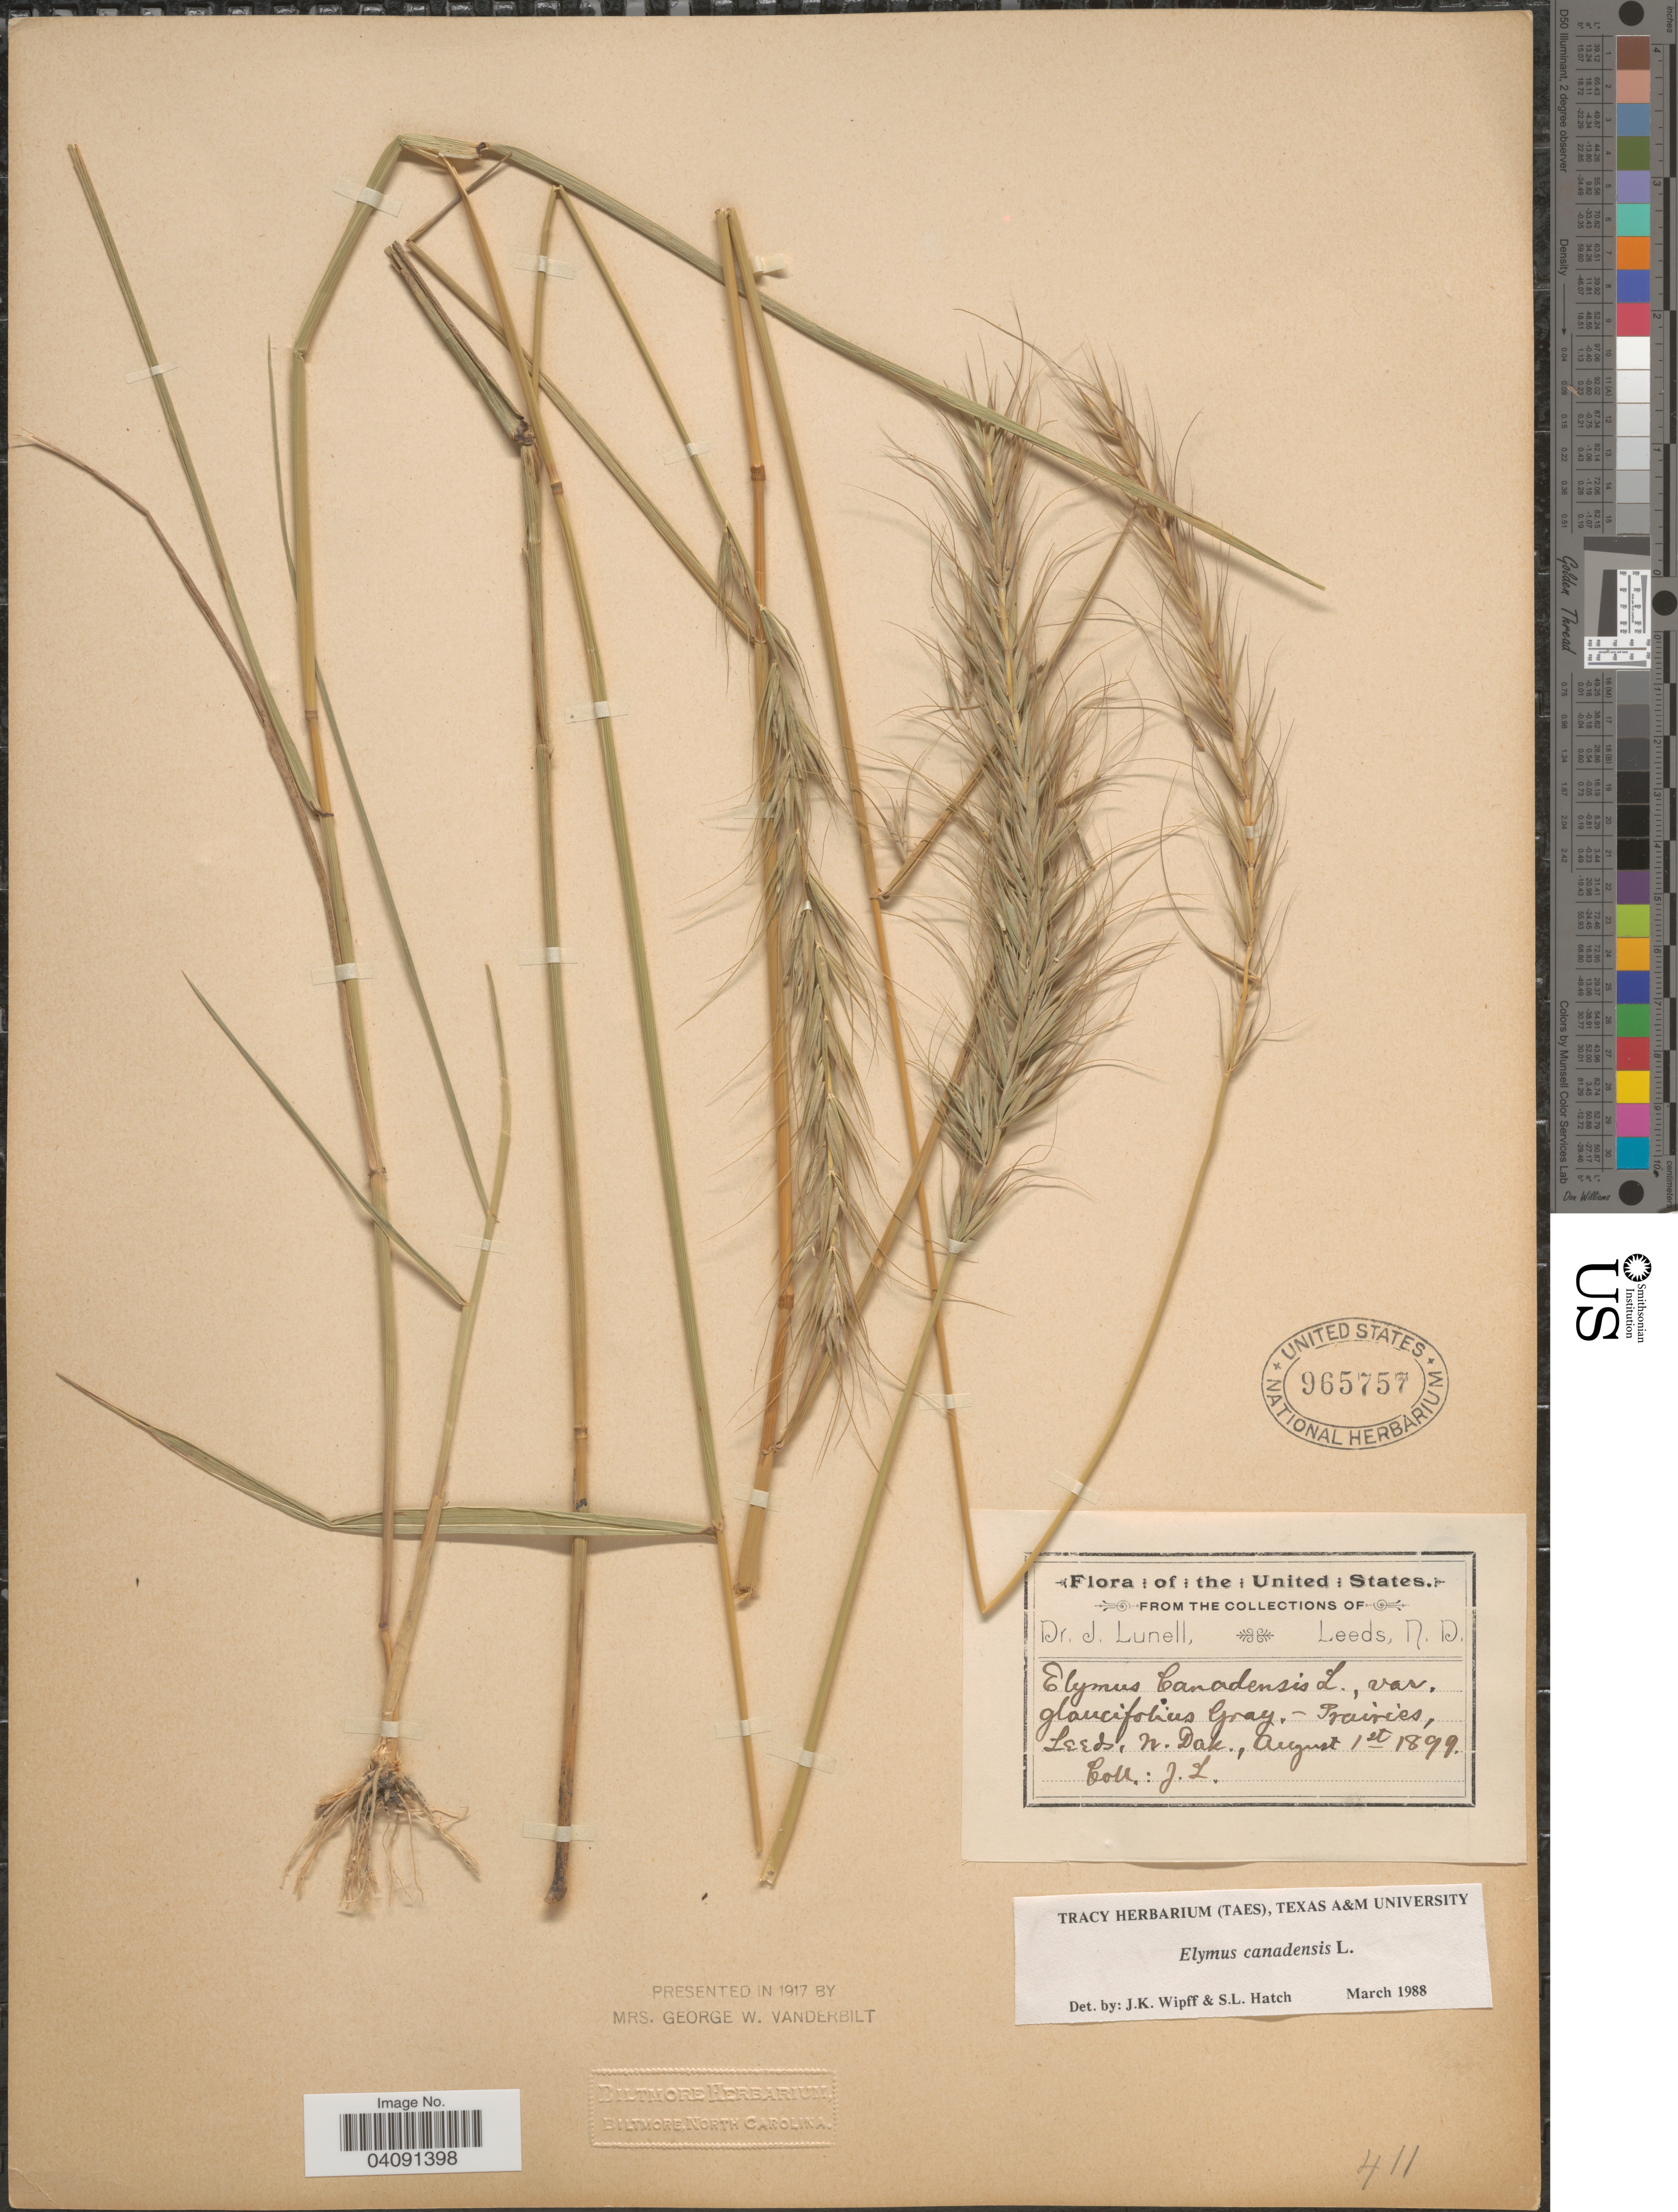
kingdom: Plantae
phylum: Tracheophyta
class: Liliopsida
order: Poales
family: Poaceae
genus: Elymus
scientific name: Elymus canadensis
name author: L.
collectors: J. Lunell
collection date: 1899-08-01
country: United States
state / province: North Dakota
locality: Leeds.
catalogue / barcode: US 965757